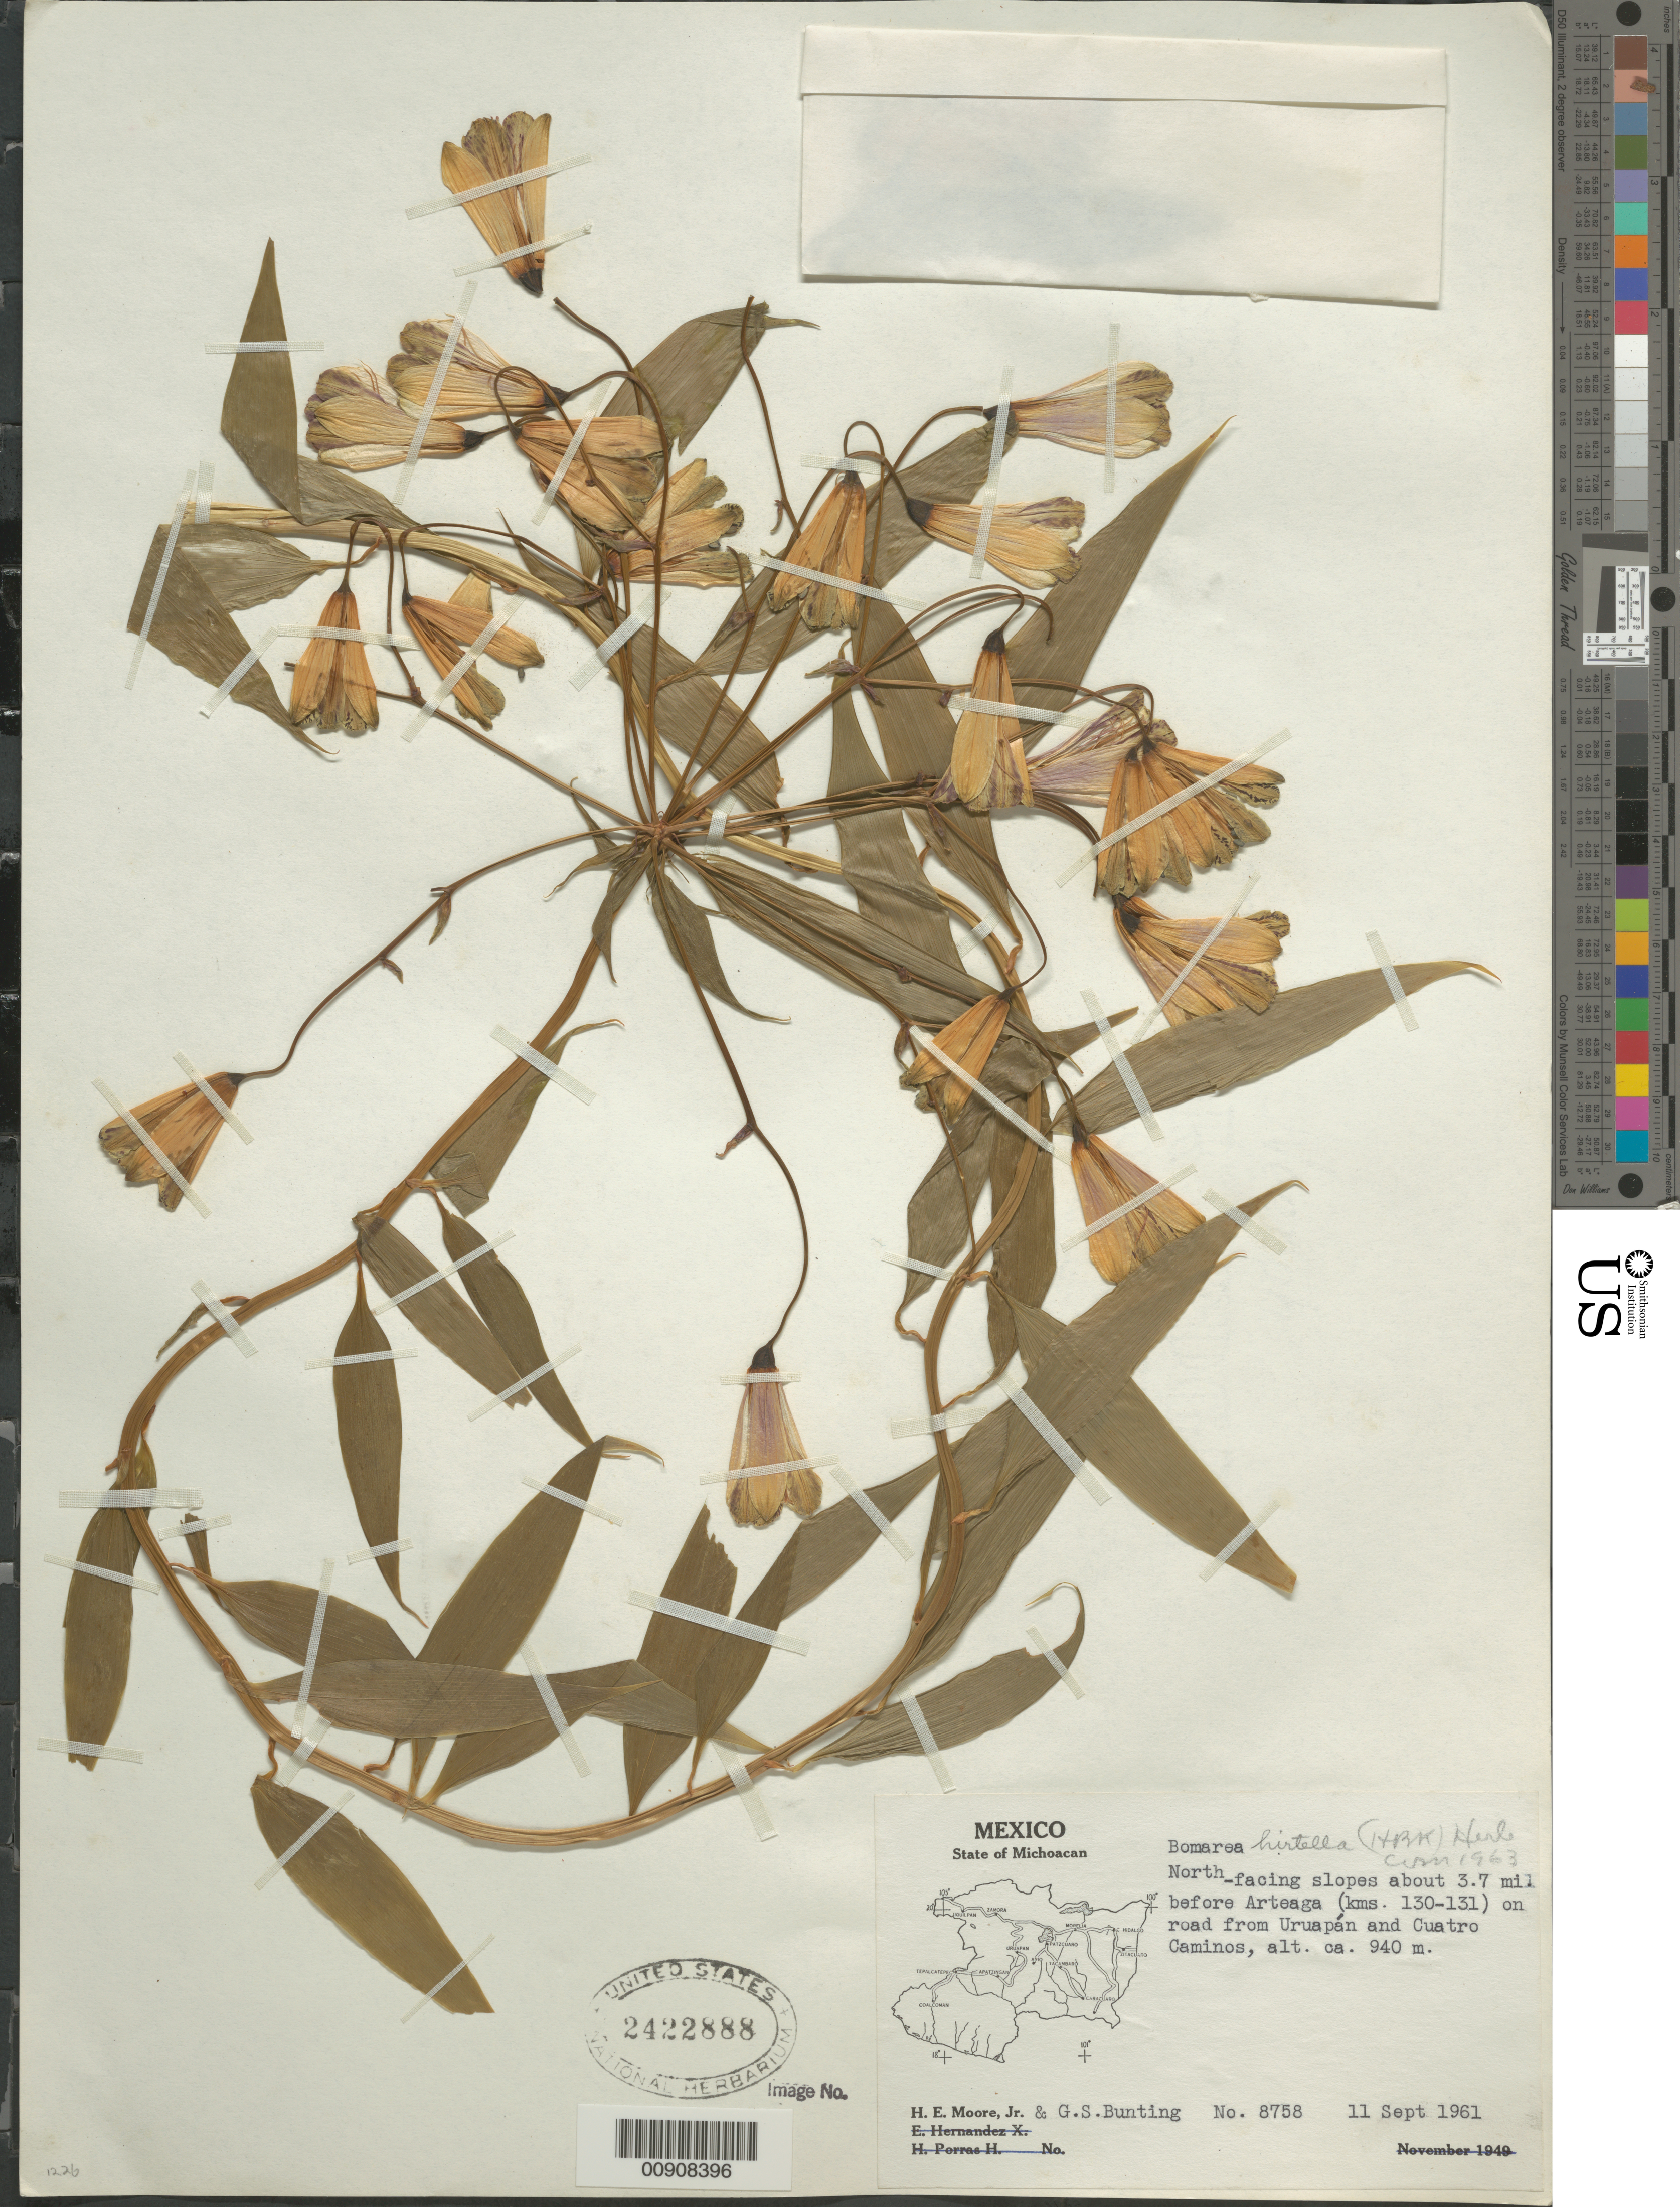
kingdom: Plantae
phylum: Tracheophyta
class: Liliopsida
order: Liliales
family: Alstroemeriaceae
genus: Bomarea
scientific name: Bomarea hirtella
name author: (Kunth) Herb.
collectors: H. E. Moore & G. S. Bunting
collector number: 8758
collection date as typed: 11 Sep 1961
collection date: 1961-09-11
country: Mexico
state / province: Michoacán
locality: North-facing slopes about 3.7 mi. before Arteaga (kms. 130-131) on road from Uruapan and Cuatro Caminos. State of Michoacán.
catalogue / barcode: US 2422888